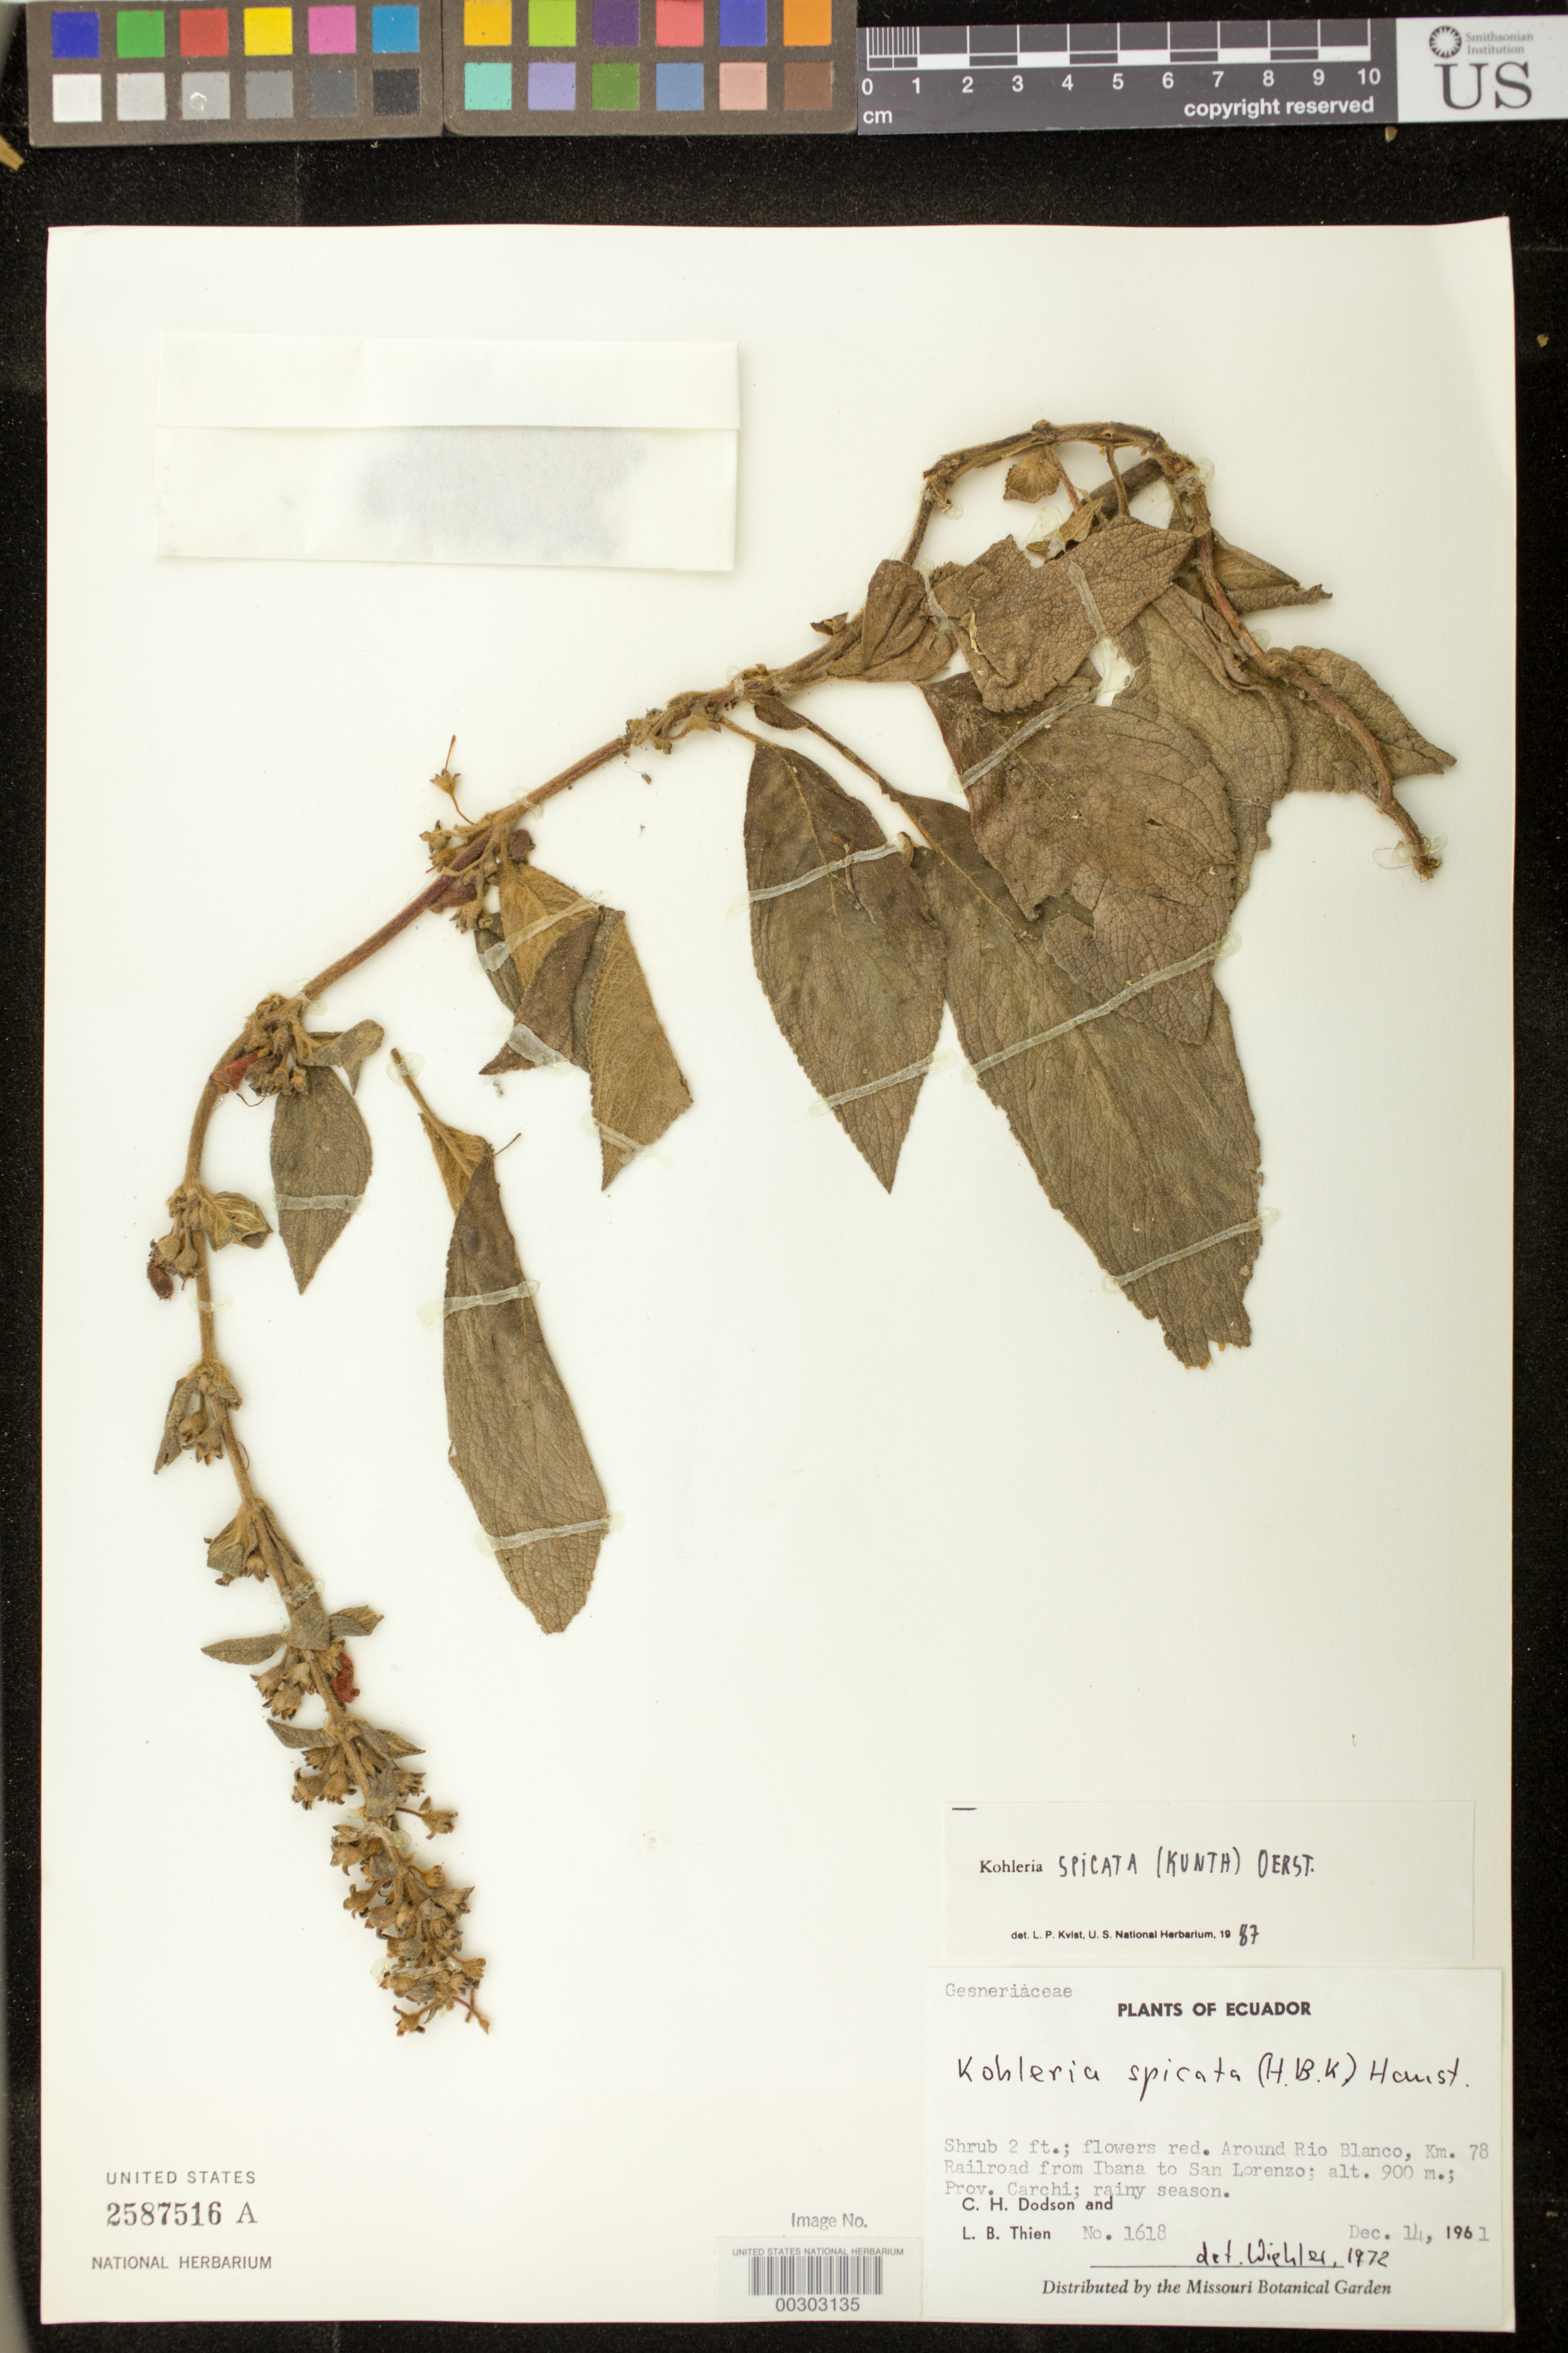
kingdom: Plantae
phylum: Tracheophyta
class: Magnoliopsida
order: Lamiales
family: Gesneriaceae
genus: Kohleria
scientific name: Kohleria spicata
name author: (Kunth) Oerst.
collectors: C. H. Dodson & L. Thien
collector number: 1618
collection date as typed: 14 Dec 1961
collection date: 1961-12-14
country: Ecuador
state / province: Carchi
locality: Around Rio Blanco, km 78 railroad from Ibana to San Lorenzo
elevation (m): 900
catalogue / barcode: US 2587516A